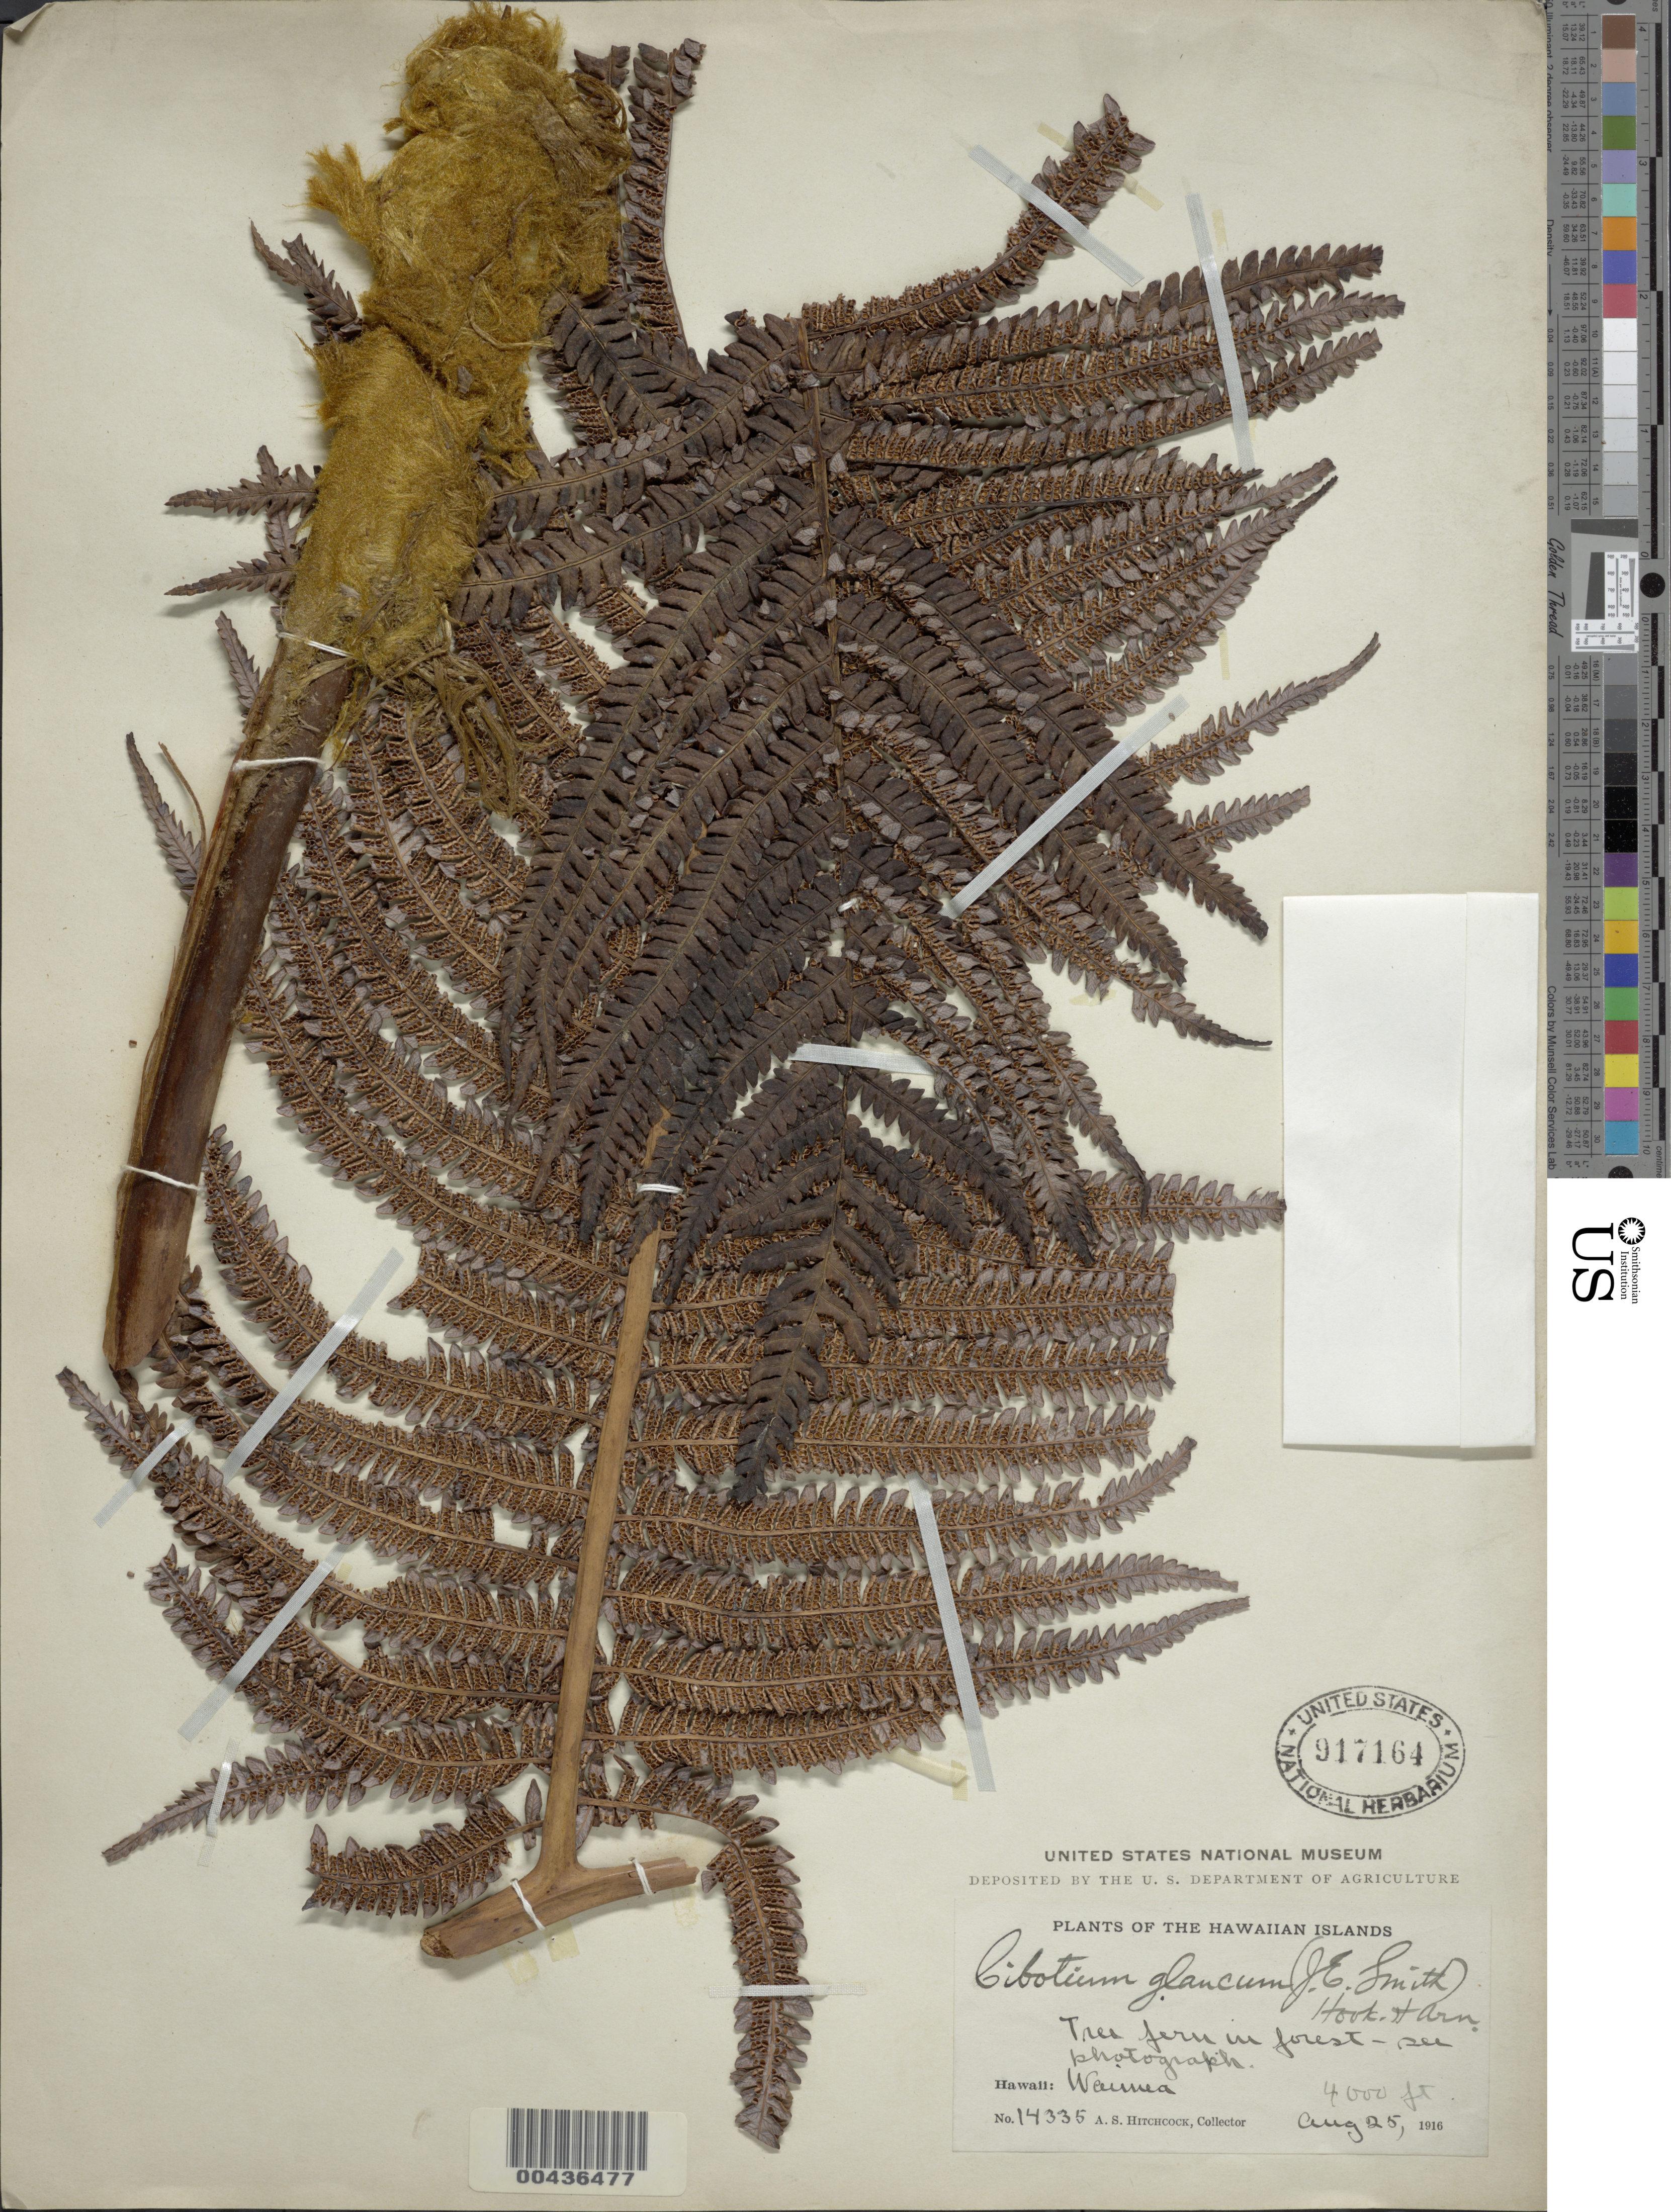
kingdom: Plantae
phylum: Tracheophyta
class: Polypodiopsida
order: Cyatheales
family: Cibotiaceae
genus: Cibotium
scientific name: Cibotium glaucum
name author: (Sm.) Hook. & Arn.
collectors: A. S. Hitchcock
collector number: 14335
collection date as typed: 25 Aug 1916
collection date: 1916-08-25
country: United States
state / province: Hawaii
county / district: Kauai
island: Kaua'i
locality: Waimea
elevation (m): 1219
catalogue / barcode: US 917164